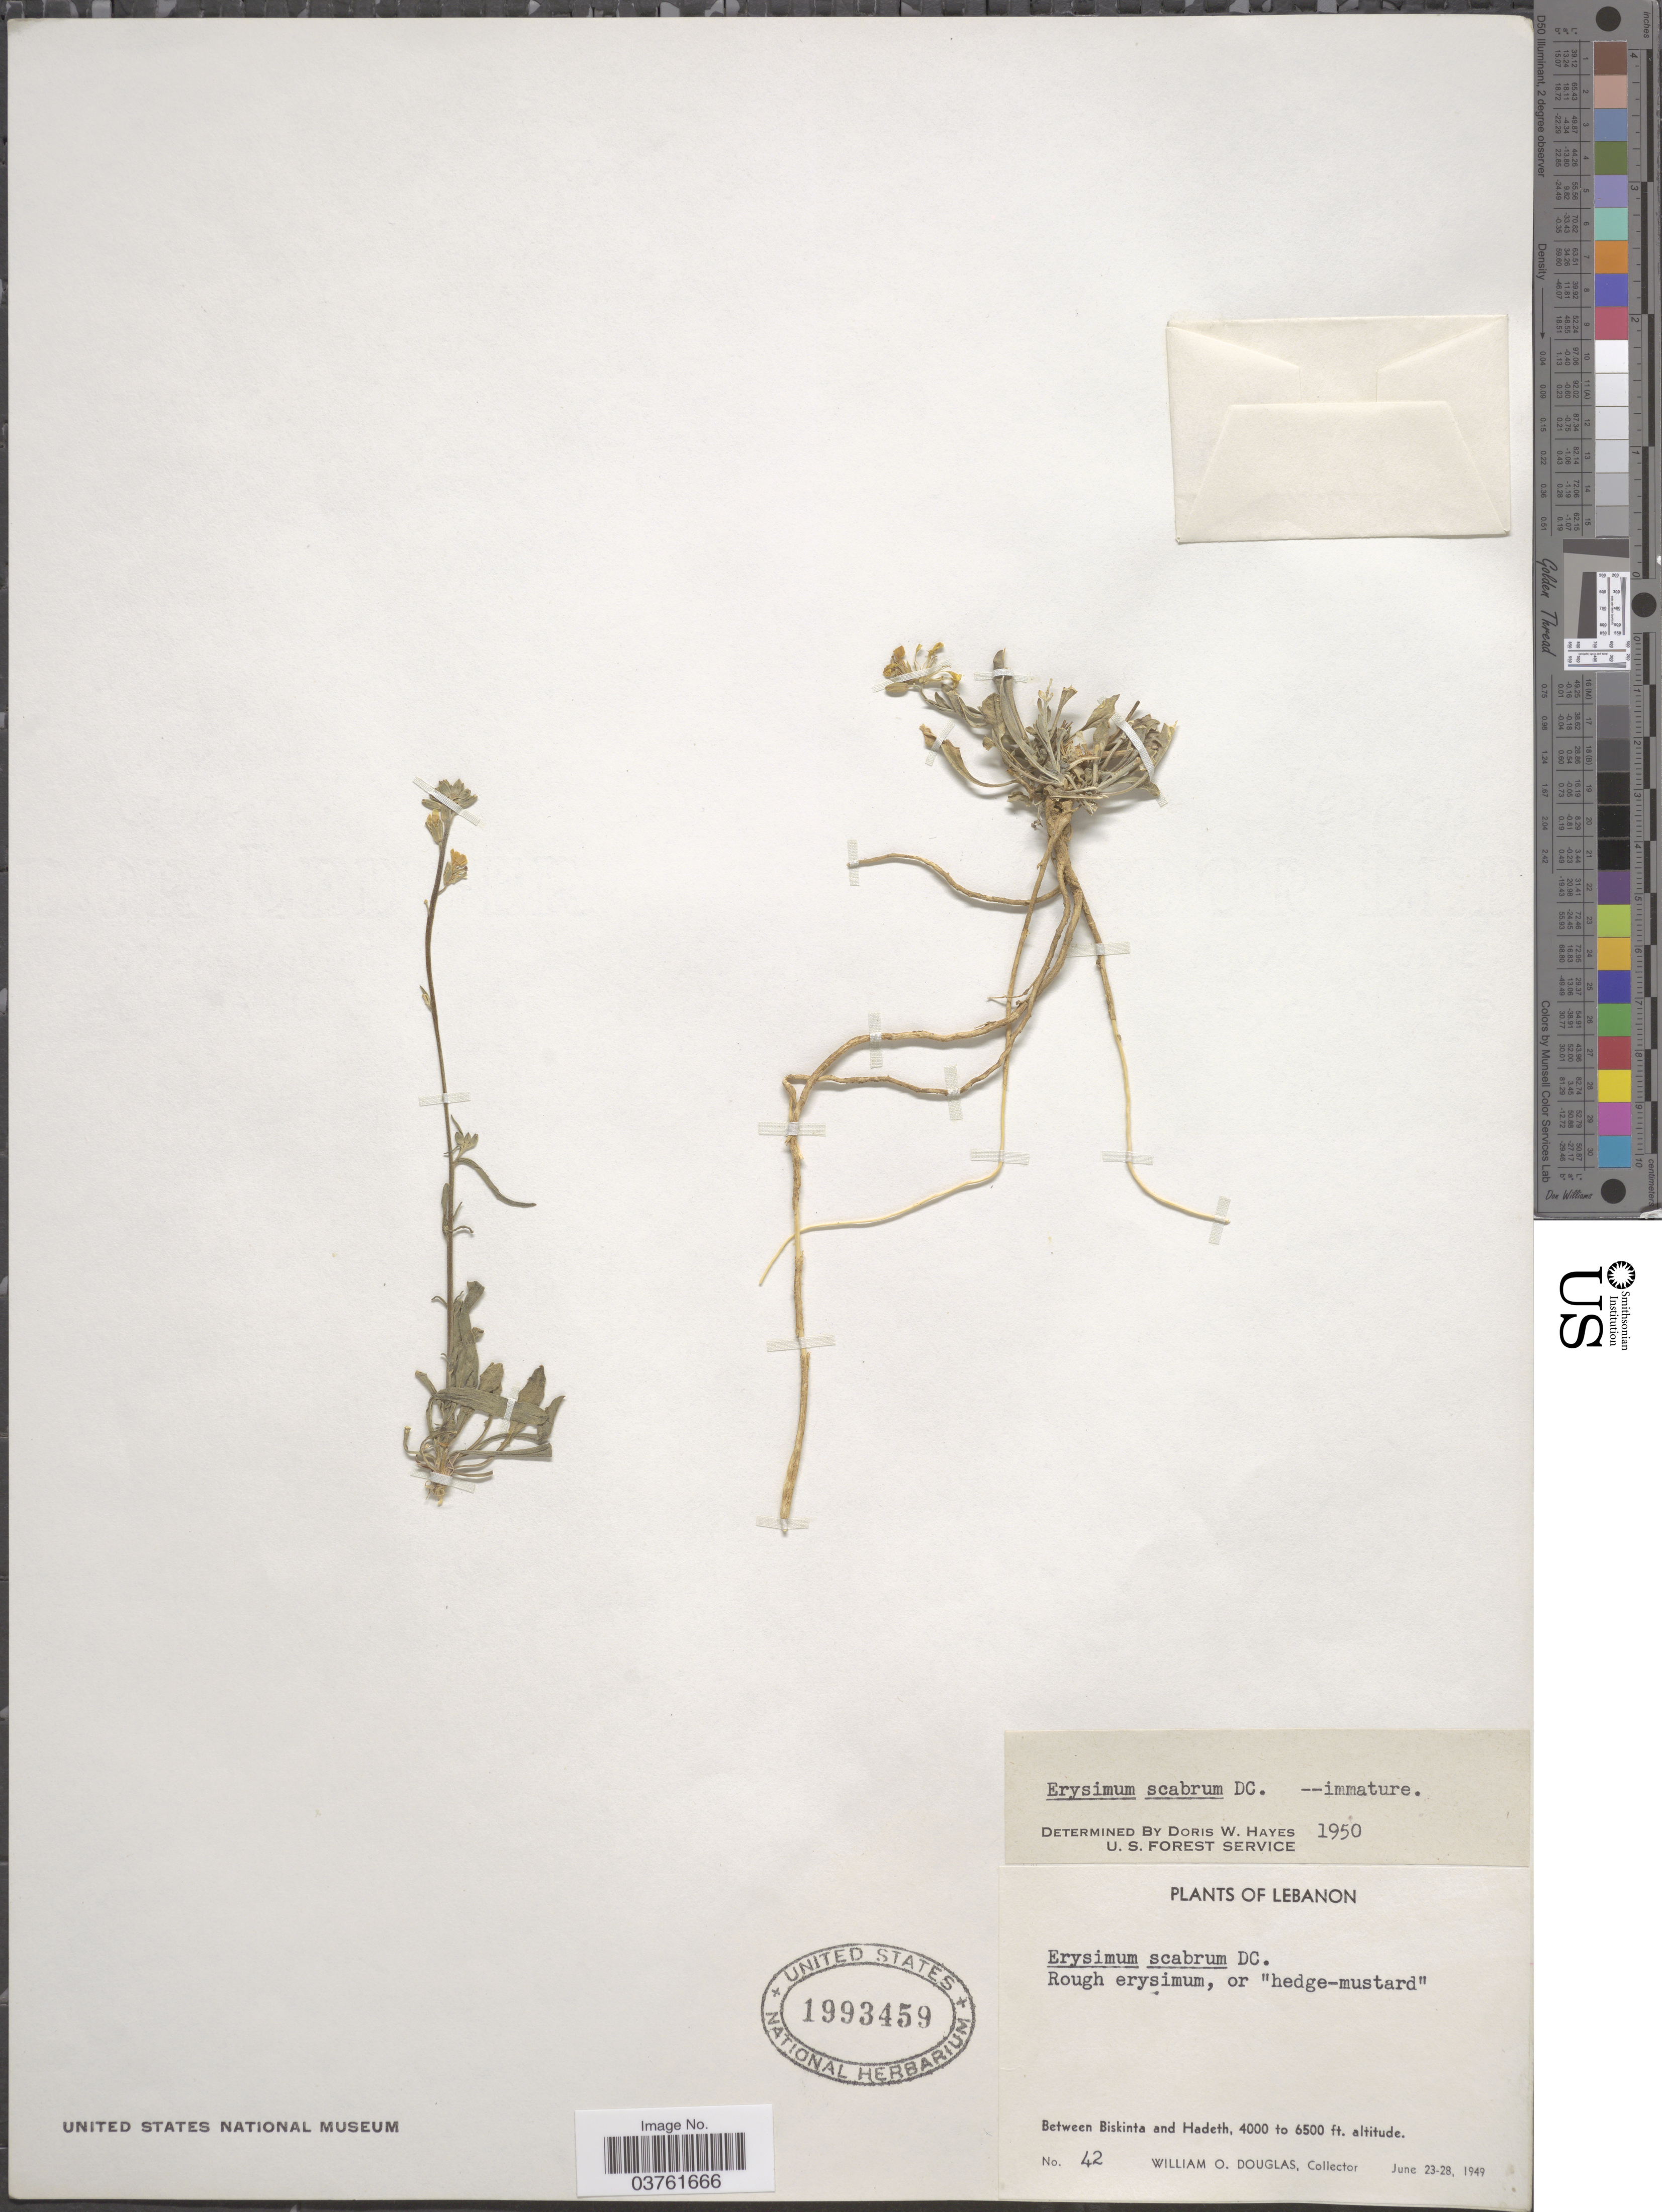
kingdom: Plantae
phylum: Tracheophyta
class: Magnoliopsida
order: Brassicales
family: Brassicaceae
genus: Erysimum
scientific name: Erysimum scabrum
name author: DC.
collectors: W. Douglas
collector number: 42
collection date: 1949-06-23/1949-06-28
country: Lebanon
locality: Between Biskinta and Hadeth.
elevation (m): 1219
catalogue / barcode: US 1993459